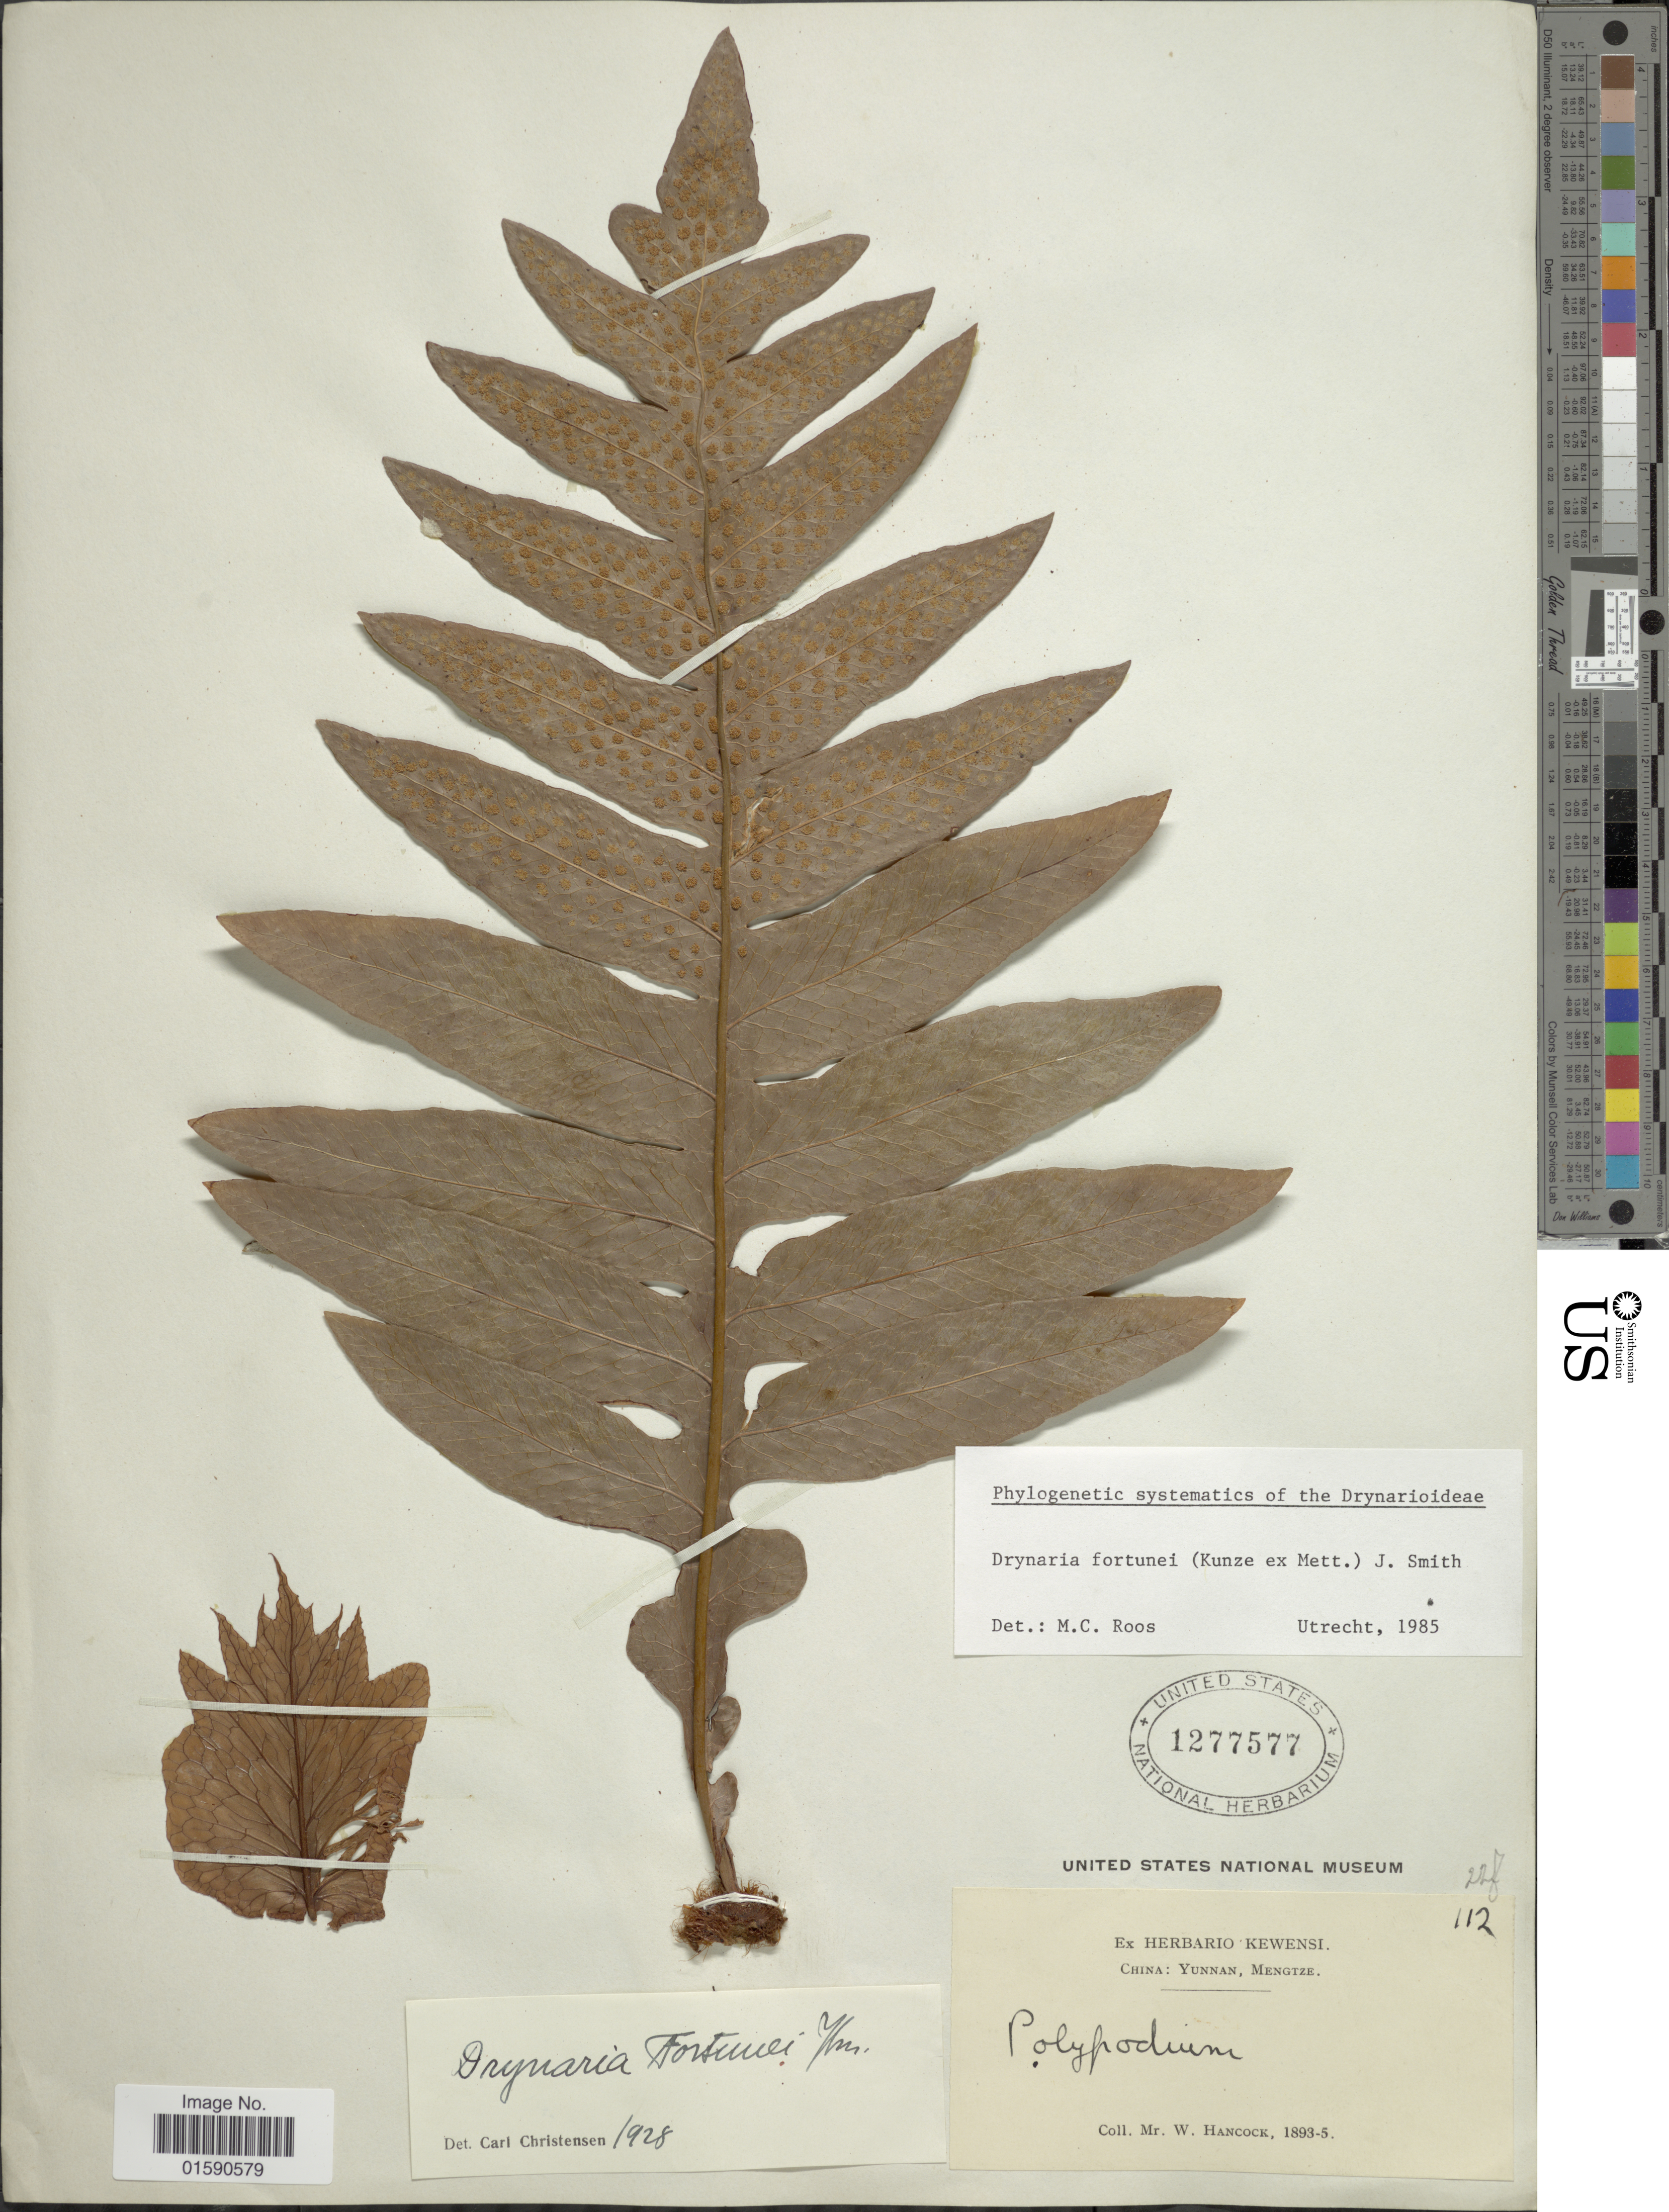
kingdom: Plantae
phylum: Tracheophyta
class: Polypodiopsida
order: Polypodiales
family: Polypodiaceae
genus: Drynaria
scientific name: Drynaria fortunei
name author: (Kunze ex Mett.) J. Sm.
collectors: W. Hancock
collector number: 112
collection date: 1893/1895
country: China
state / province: Yunnan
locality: Yunnan, Mengtze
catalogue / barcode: US 1277577